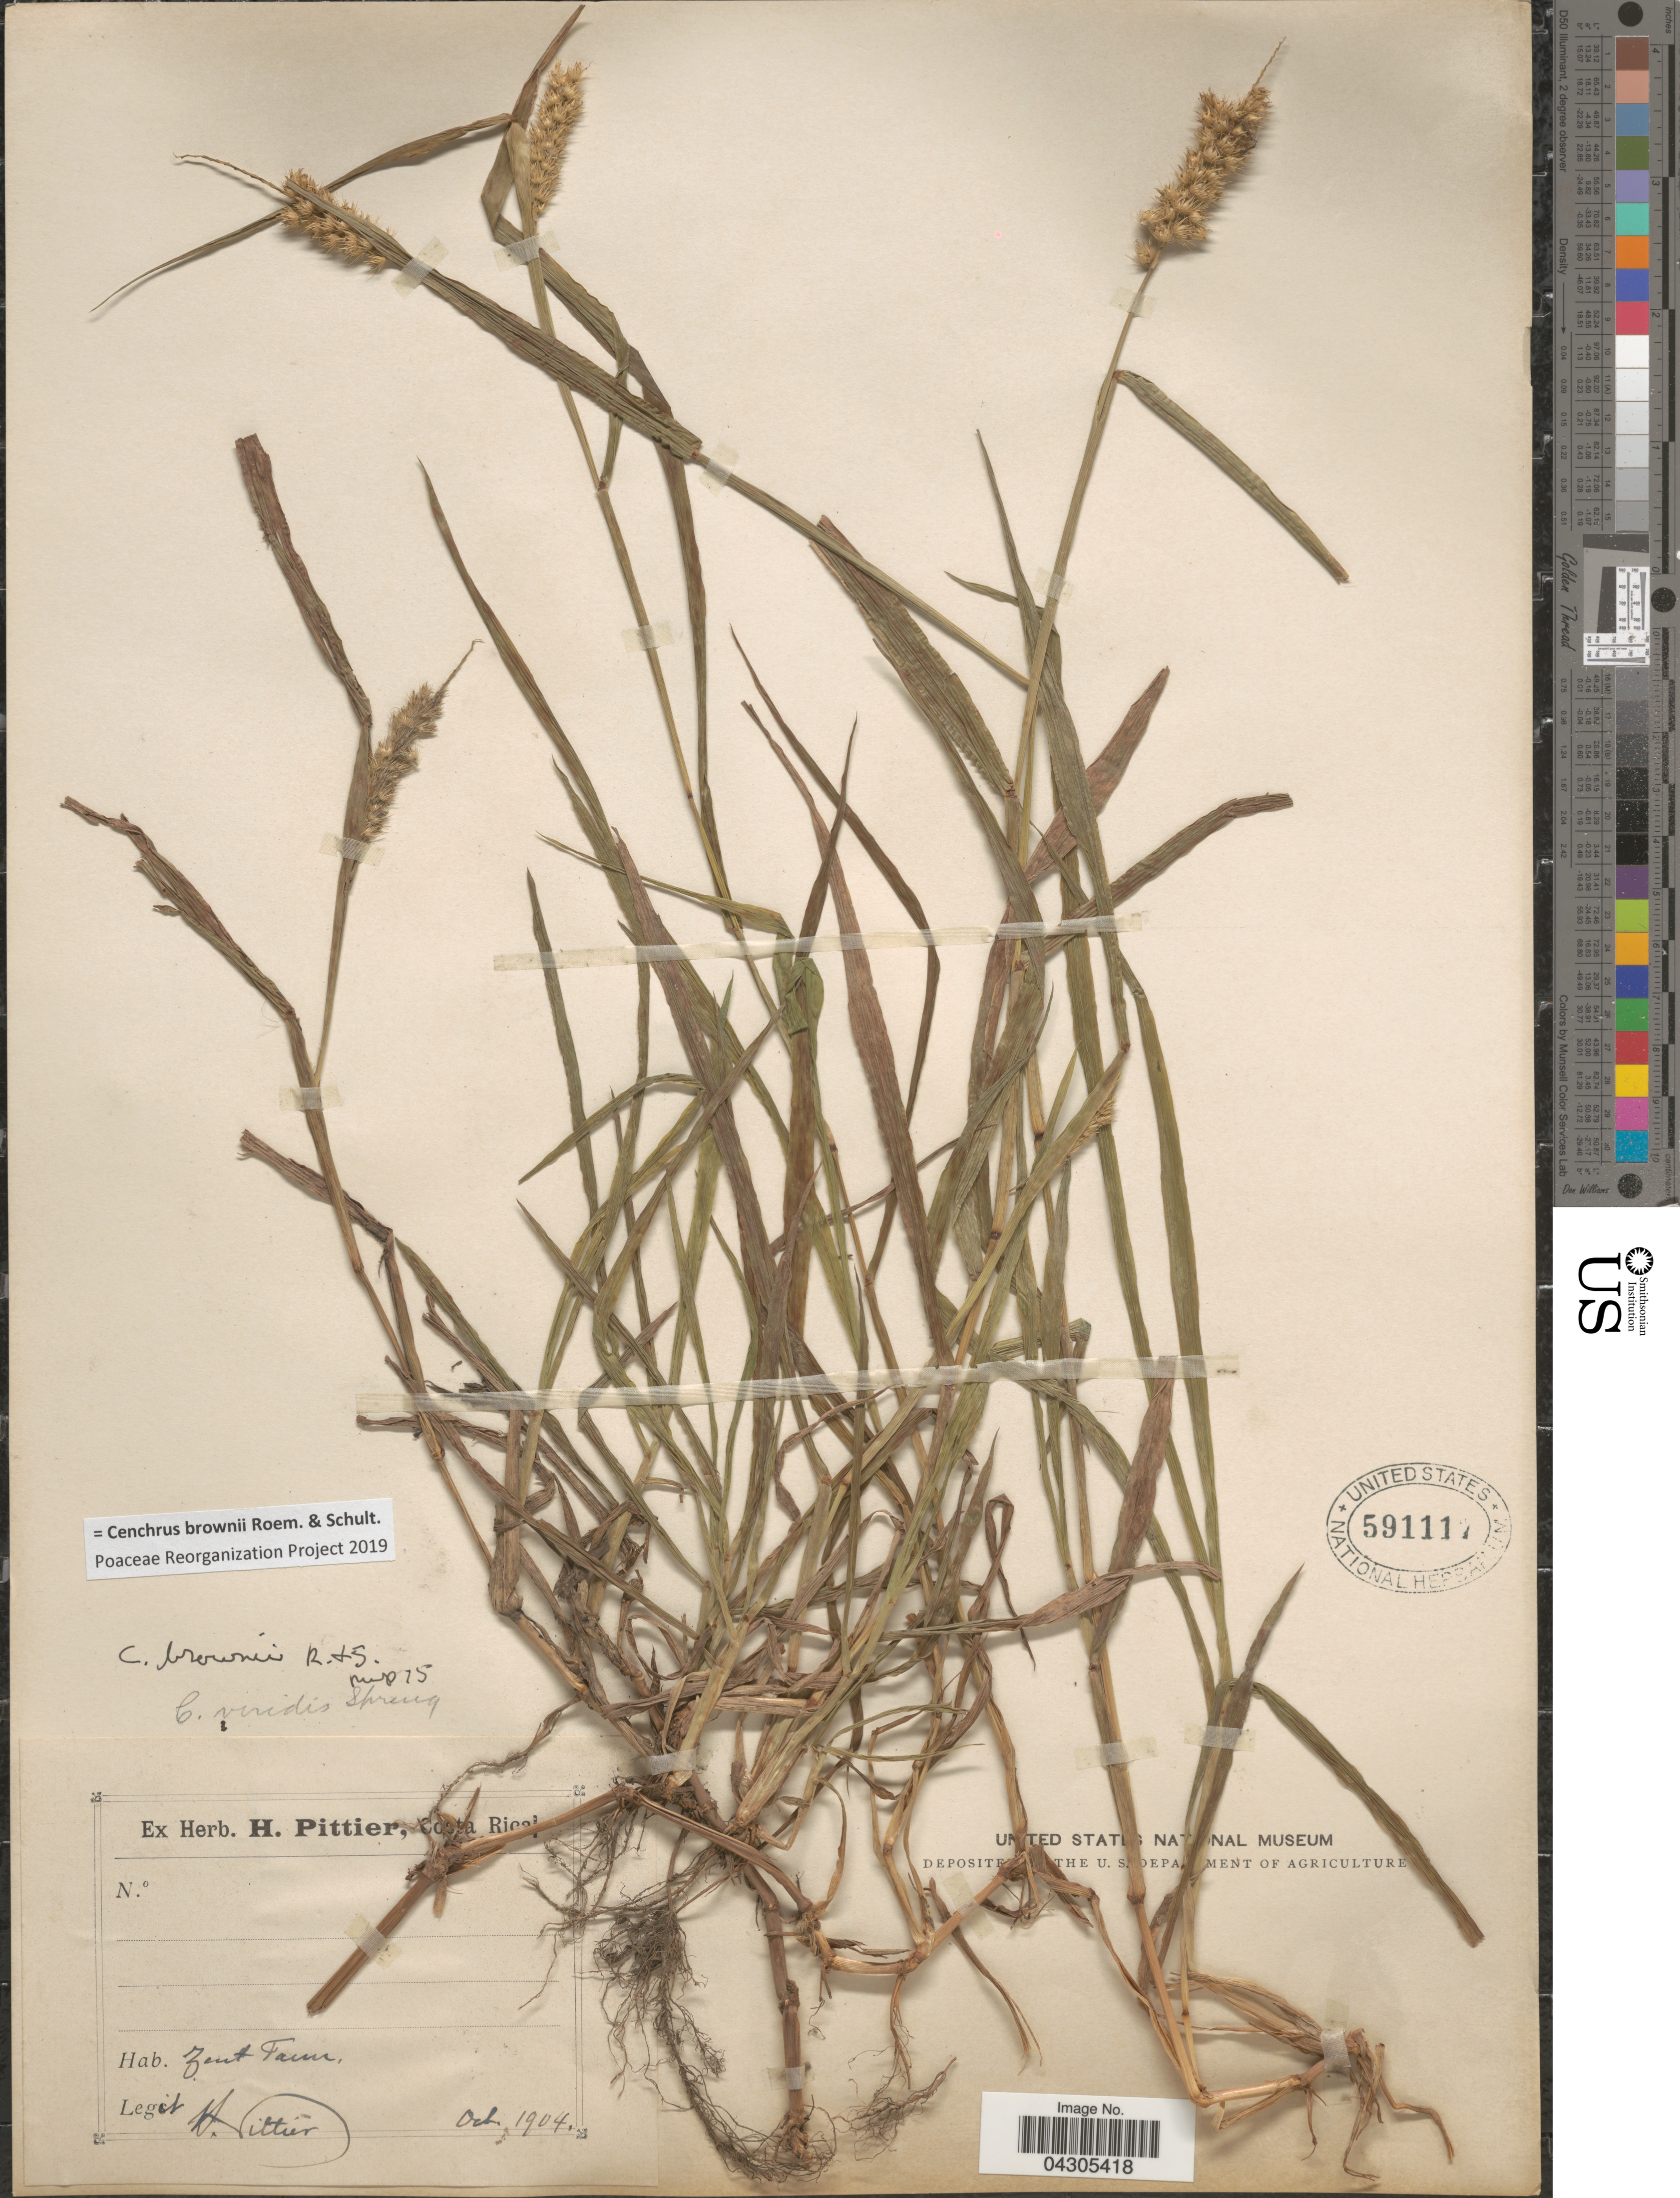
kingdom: Plantae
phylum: Tracheophyta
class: Liliopsida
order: Poales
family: Poaceae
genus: Cenchrus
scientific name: Cenchrus brownii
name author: Roem. & Schult.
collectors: H. F. Pittier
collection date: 1904-10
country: Costa Rica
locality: Zent Farm.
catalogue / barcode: US 591117